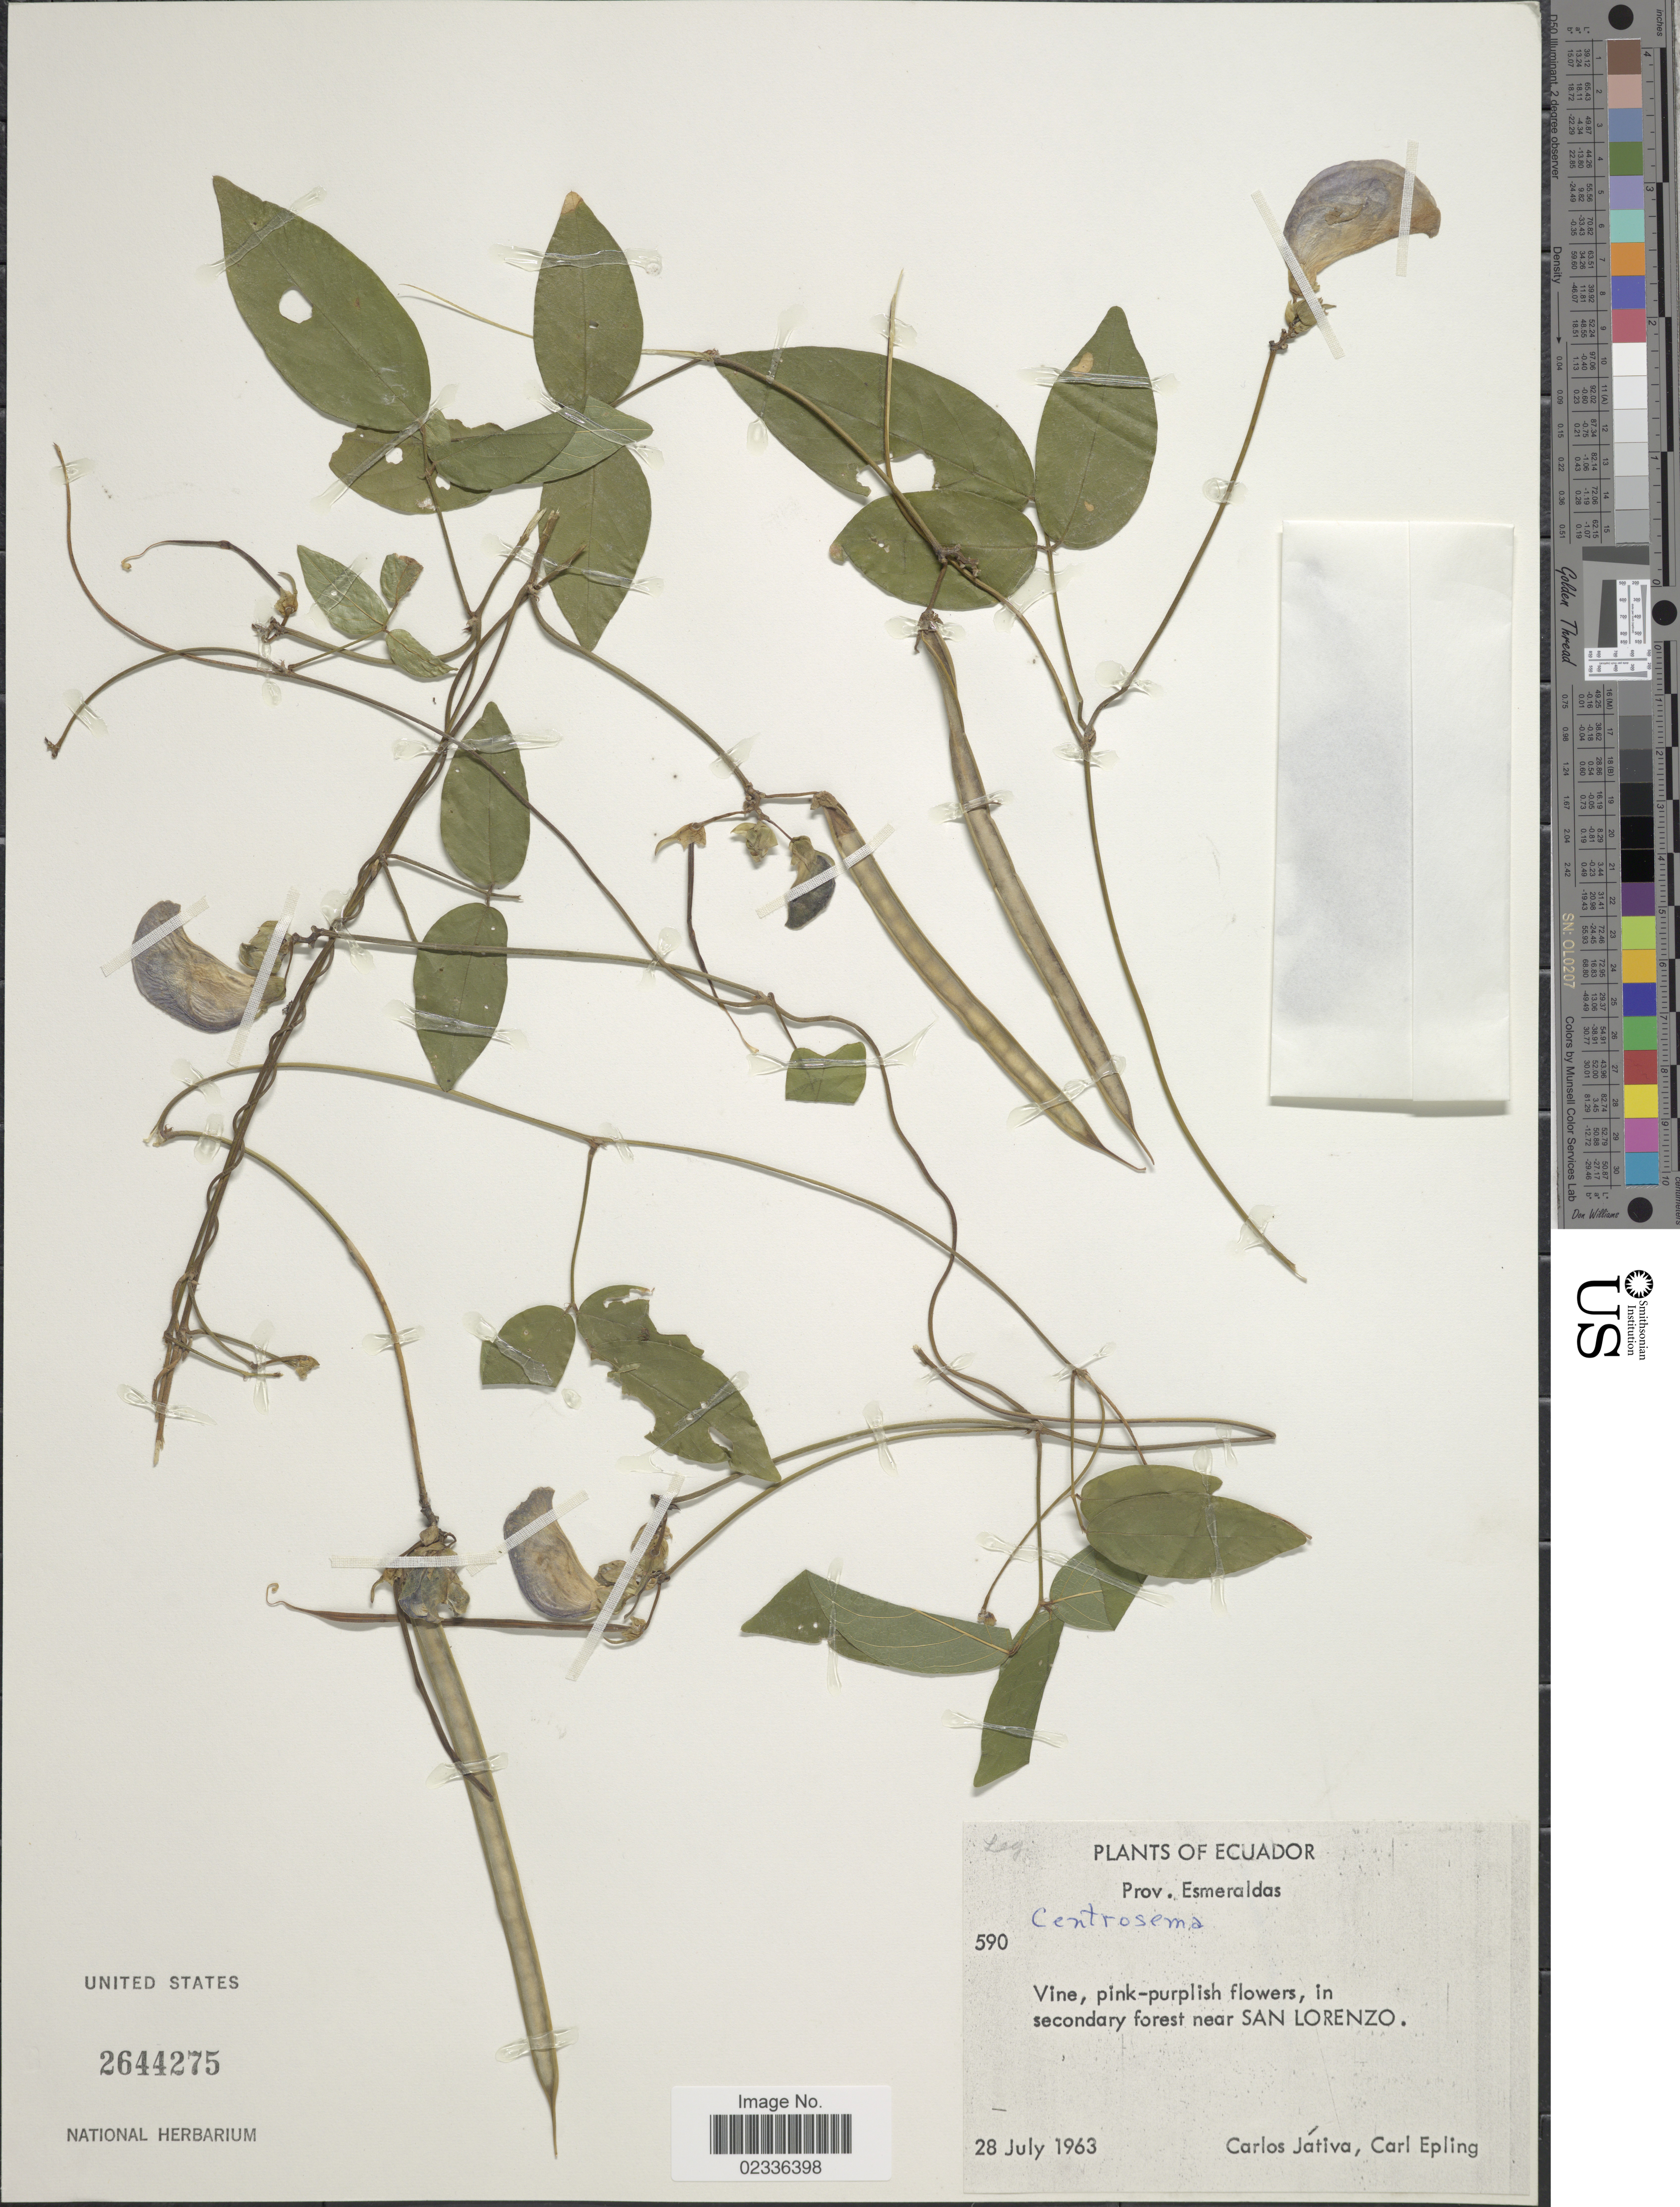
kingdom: Plantae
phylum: Tracheophyta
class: Magnoliopsida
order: Fabales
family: Fabaceae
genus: Centrosema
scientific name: Centrosema sp.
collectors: C. D. Játiva & C. C. Epling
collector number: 590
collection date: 1963-07-28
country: Ecuador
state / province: Esmeraldas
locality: In secondary forest near San Lorenzo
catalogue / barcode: US 2644275